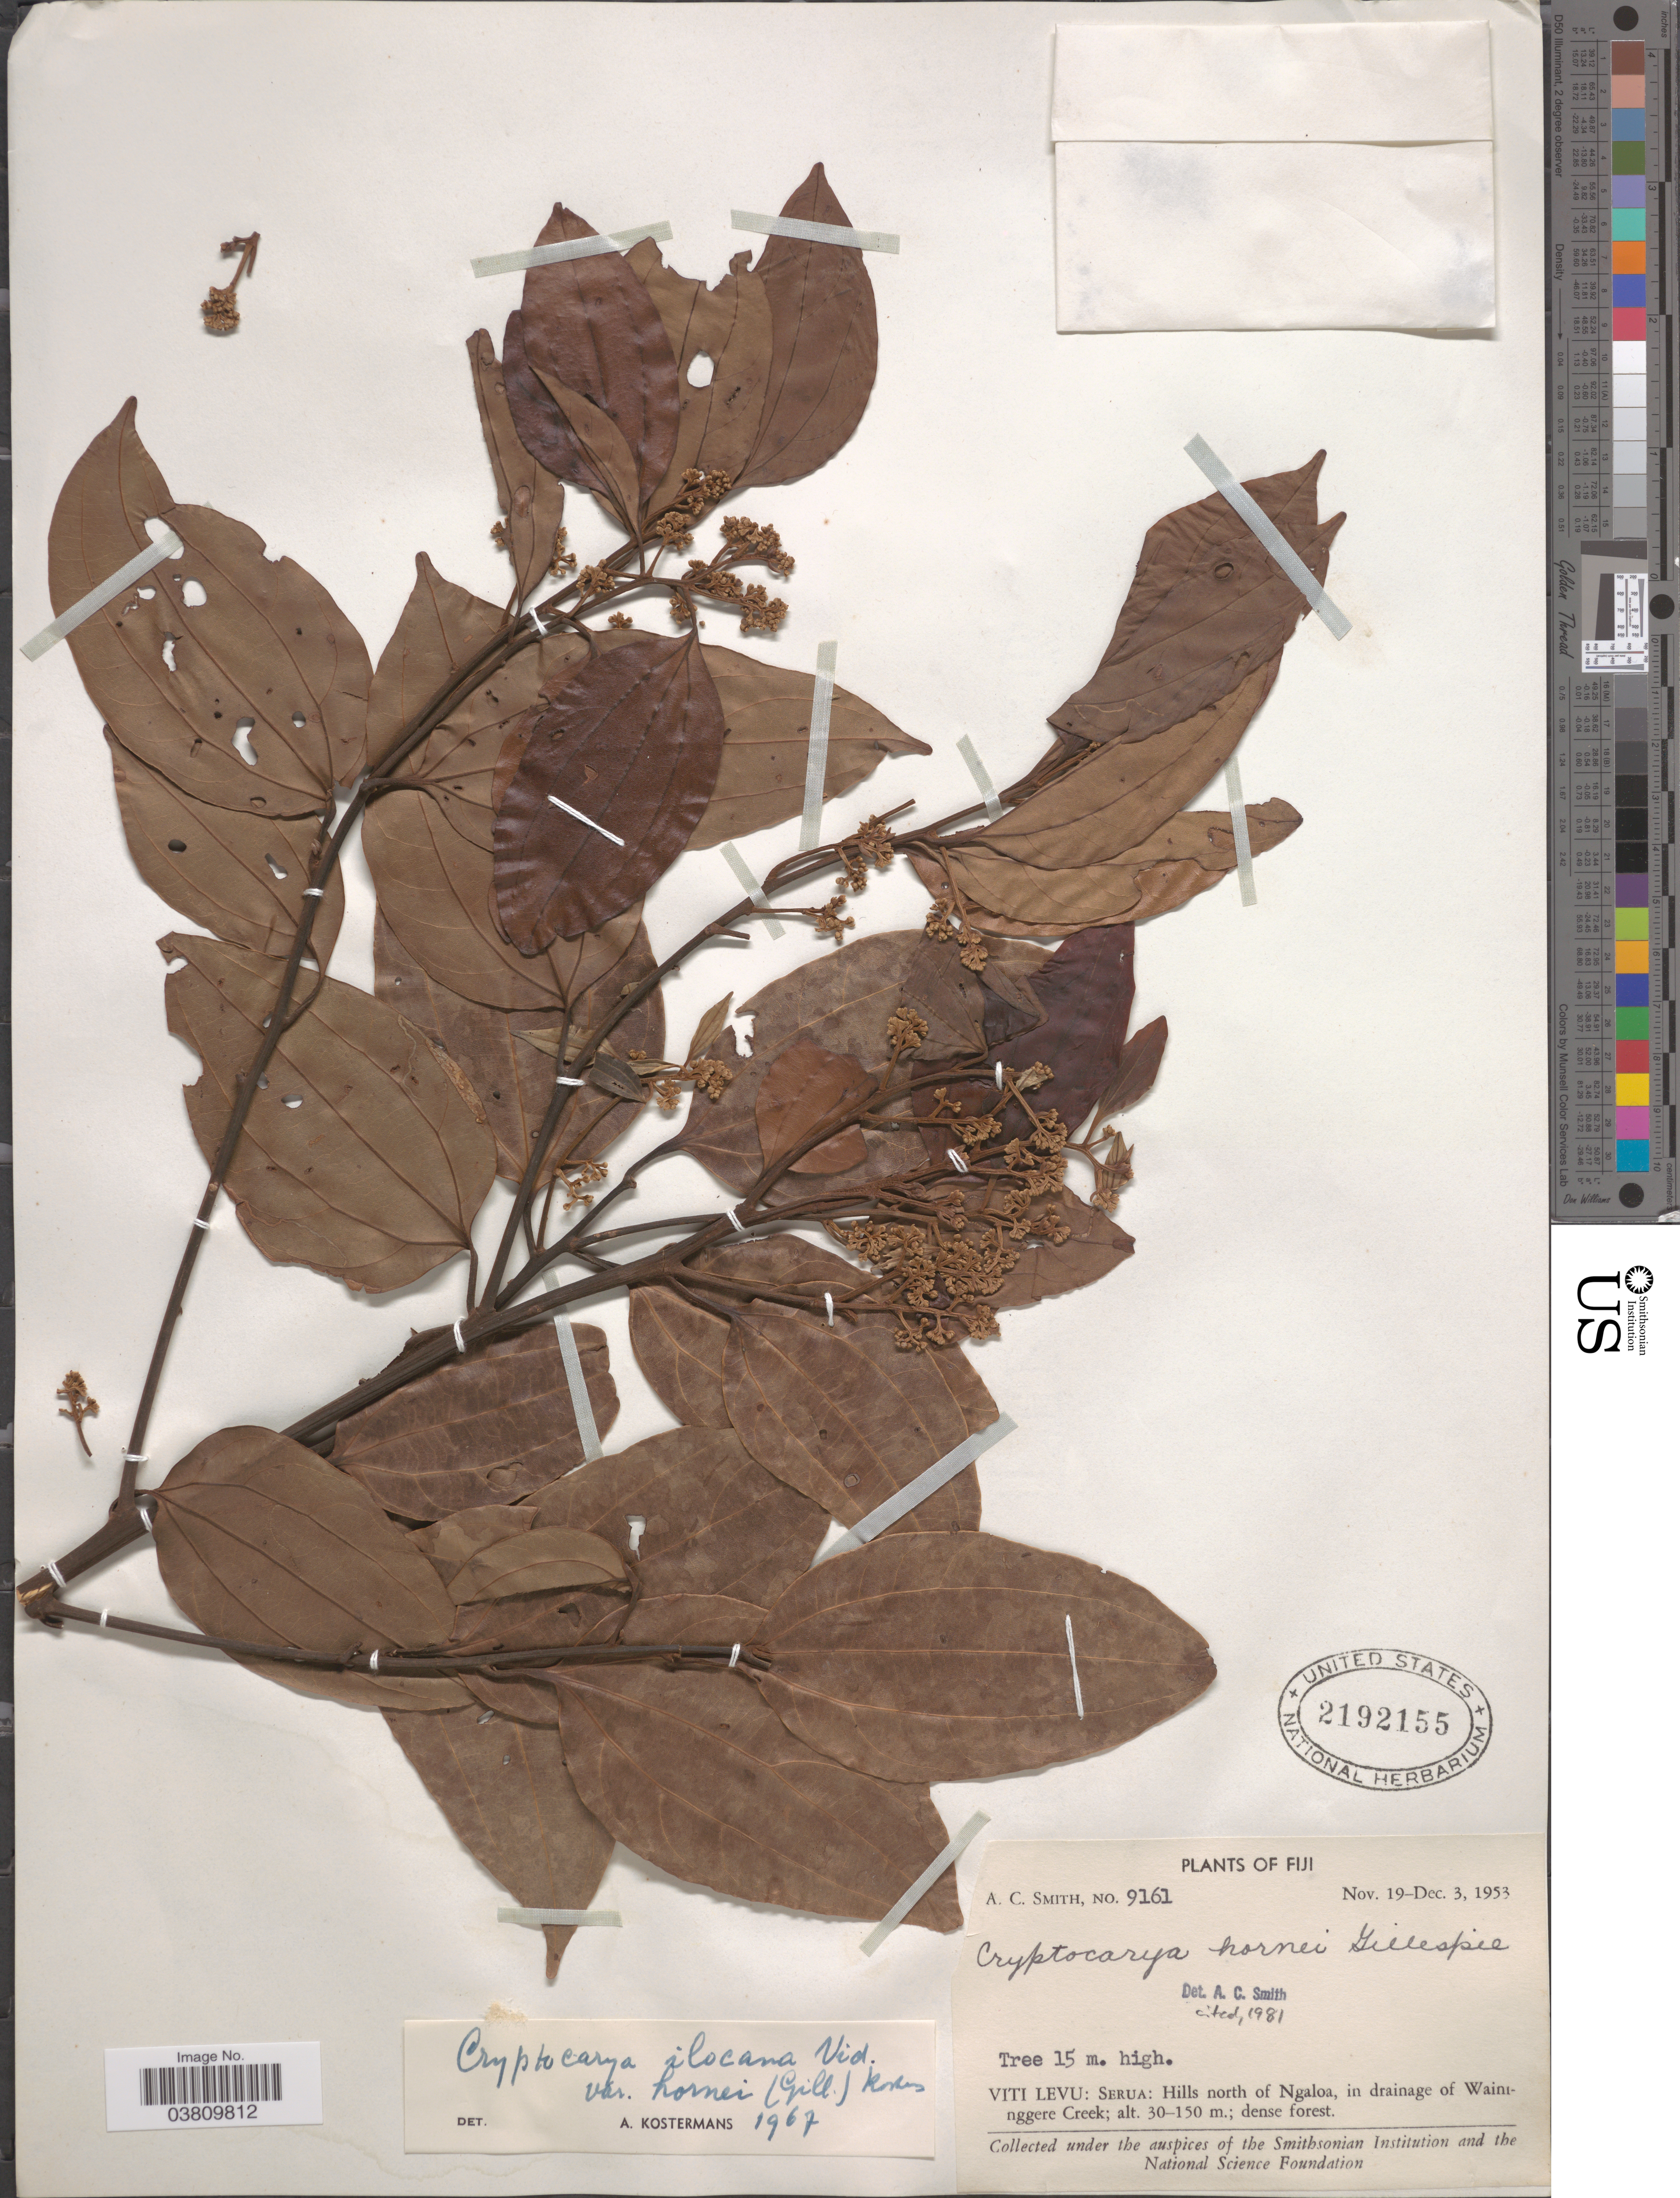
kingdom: Plantae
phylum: Tracheophyta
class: Magnoliopsida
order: Laurales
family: Lauraceae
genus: Cryptocarya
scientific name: Cryptocarya hornei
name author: Gillespie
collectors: A. C. Smith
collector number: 9161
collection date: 1953-11-19/1953-12-03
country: Fiji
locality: Viti Levu: Serua: Hills north of Ngaloa, in drainage of Waininggere Creek.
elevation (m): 30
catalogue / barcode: US 2192155